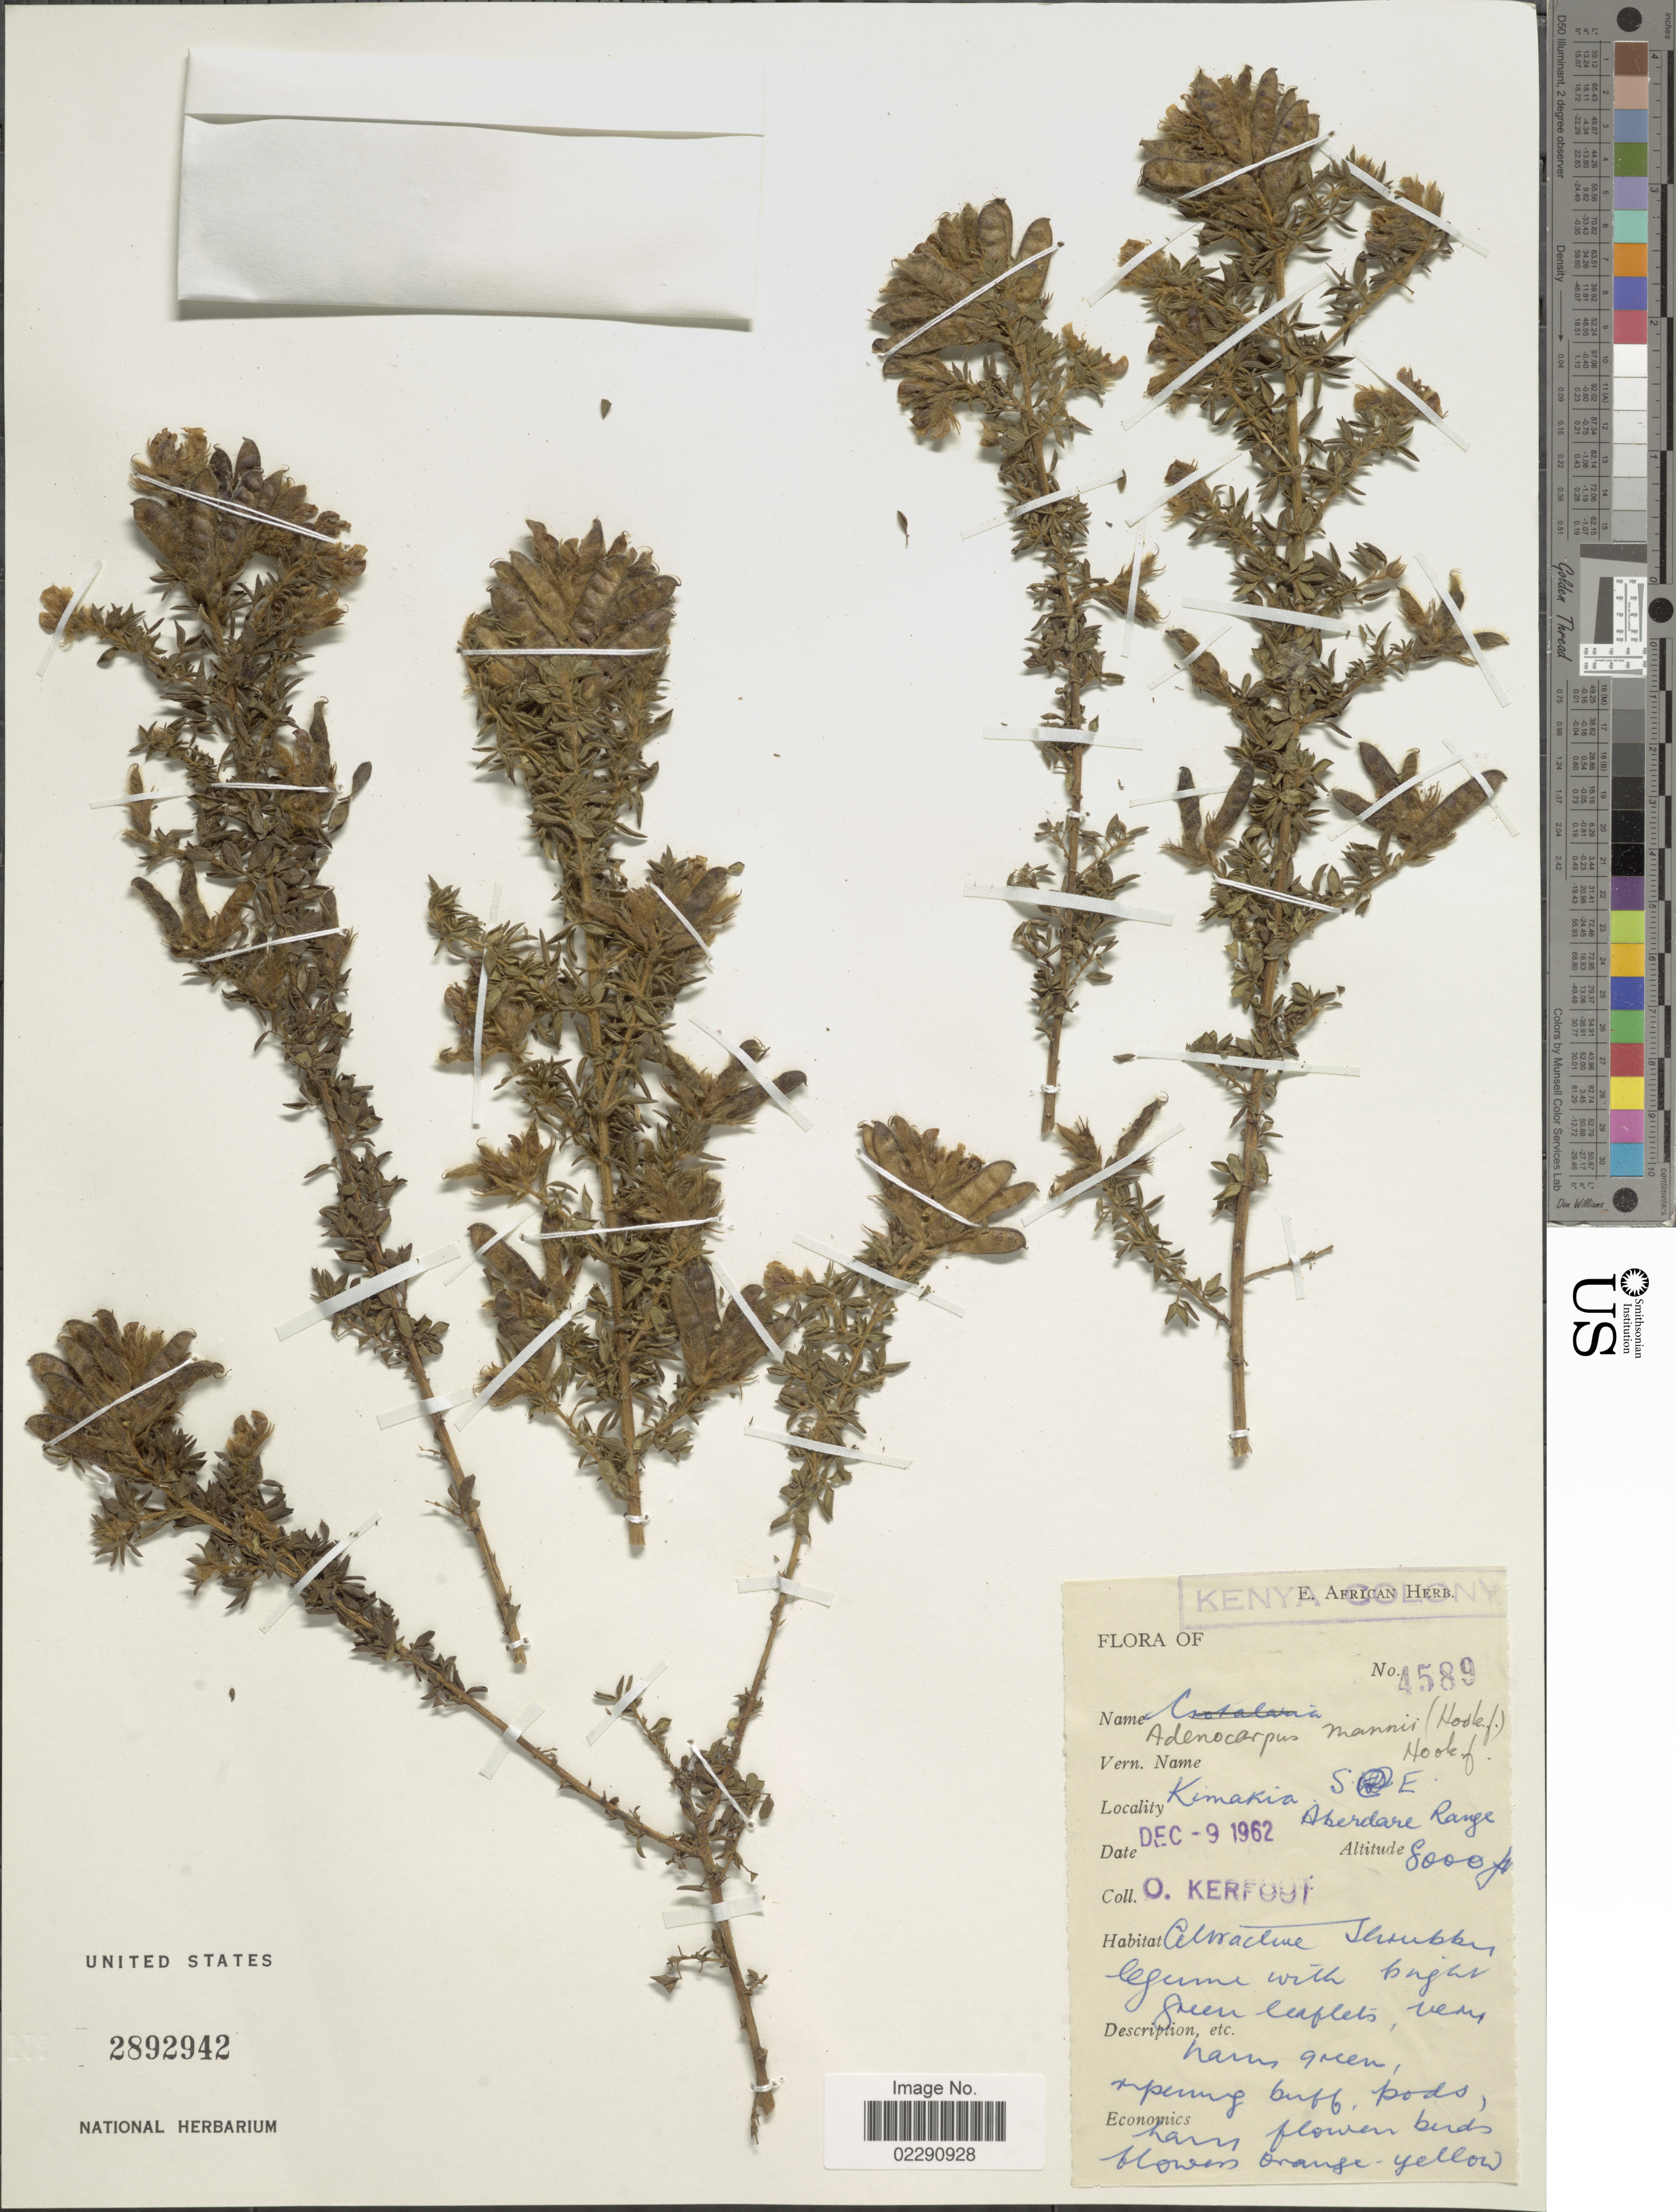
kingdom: Plantae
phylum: Tracheophyta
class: Magnoliopsida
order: Fabales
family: Fabaceae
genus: Adenocarpus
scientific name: Adenocarpus mannii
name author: (Hook. f.) Hook. f.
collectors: O. Kerfoot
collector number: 4589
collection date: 1962-12-09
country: Kenya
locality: Kimakia, SE, Aberdare Range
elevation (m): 2438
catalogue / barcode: US 2892942